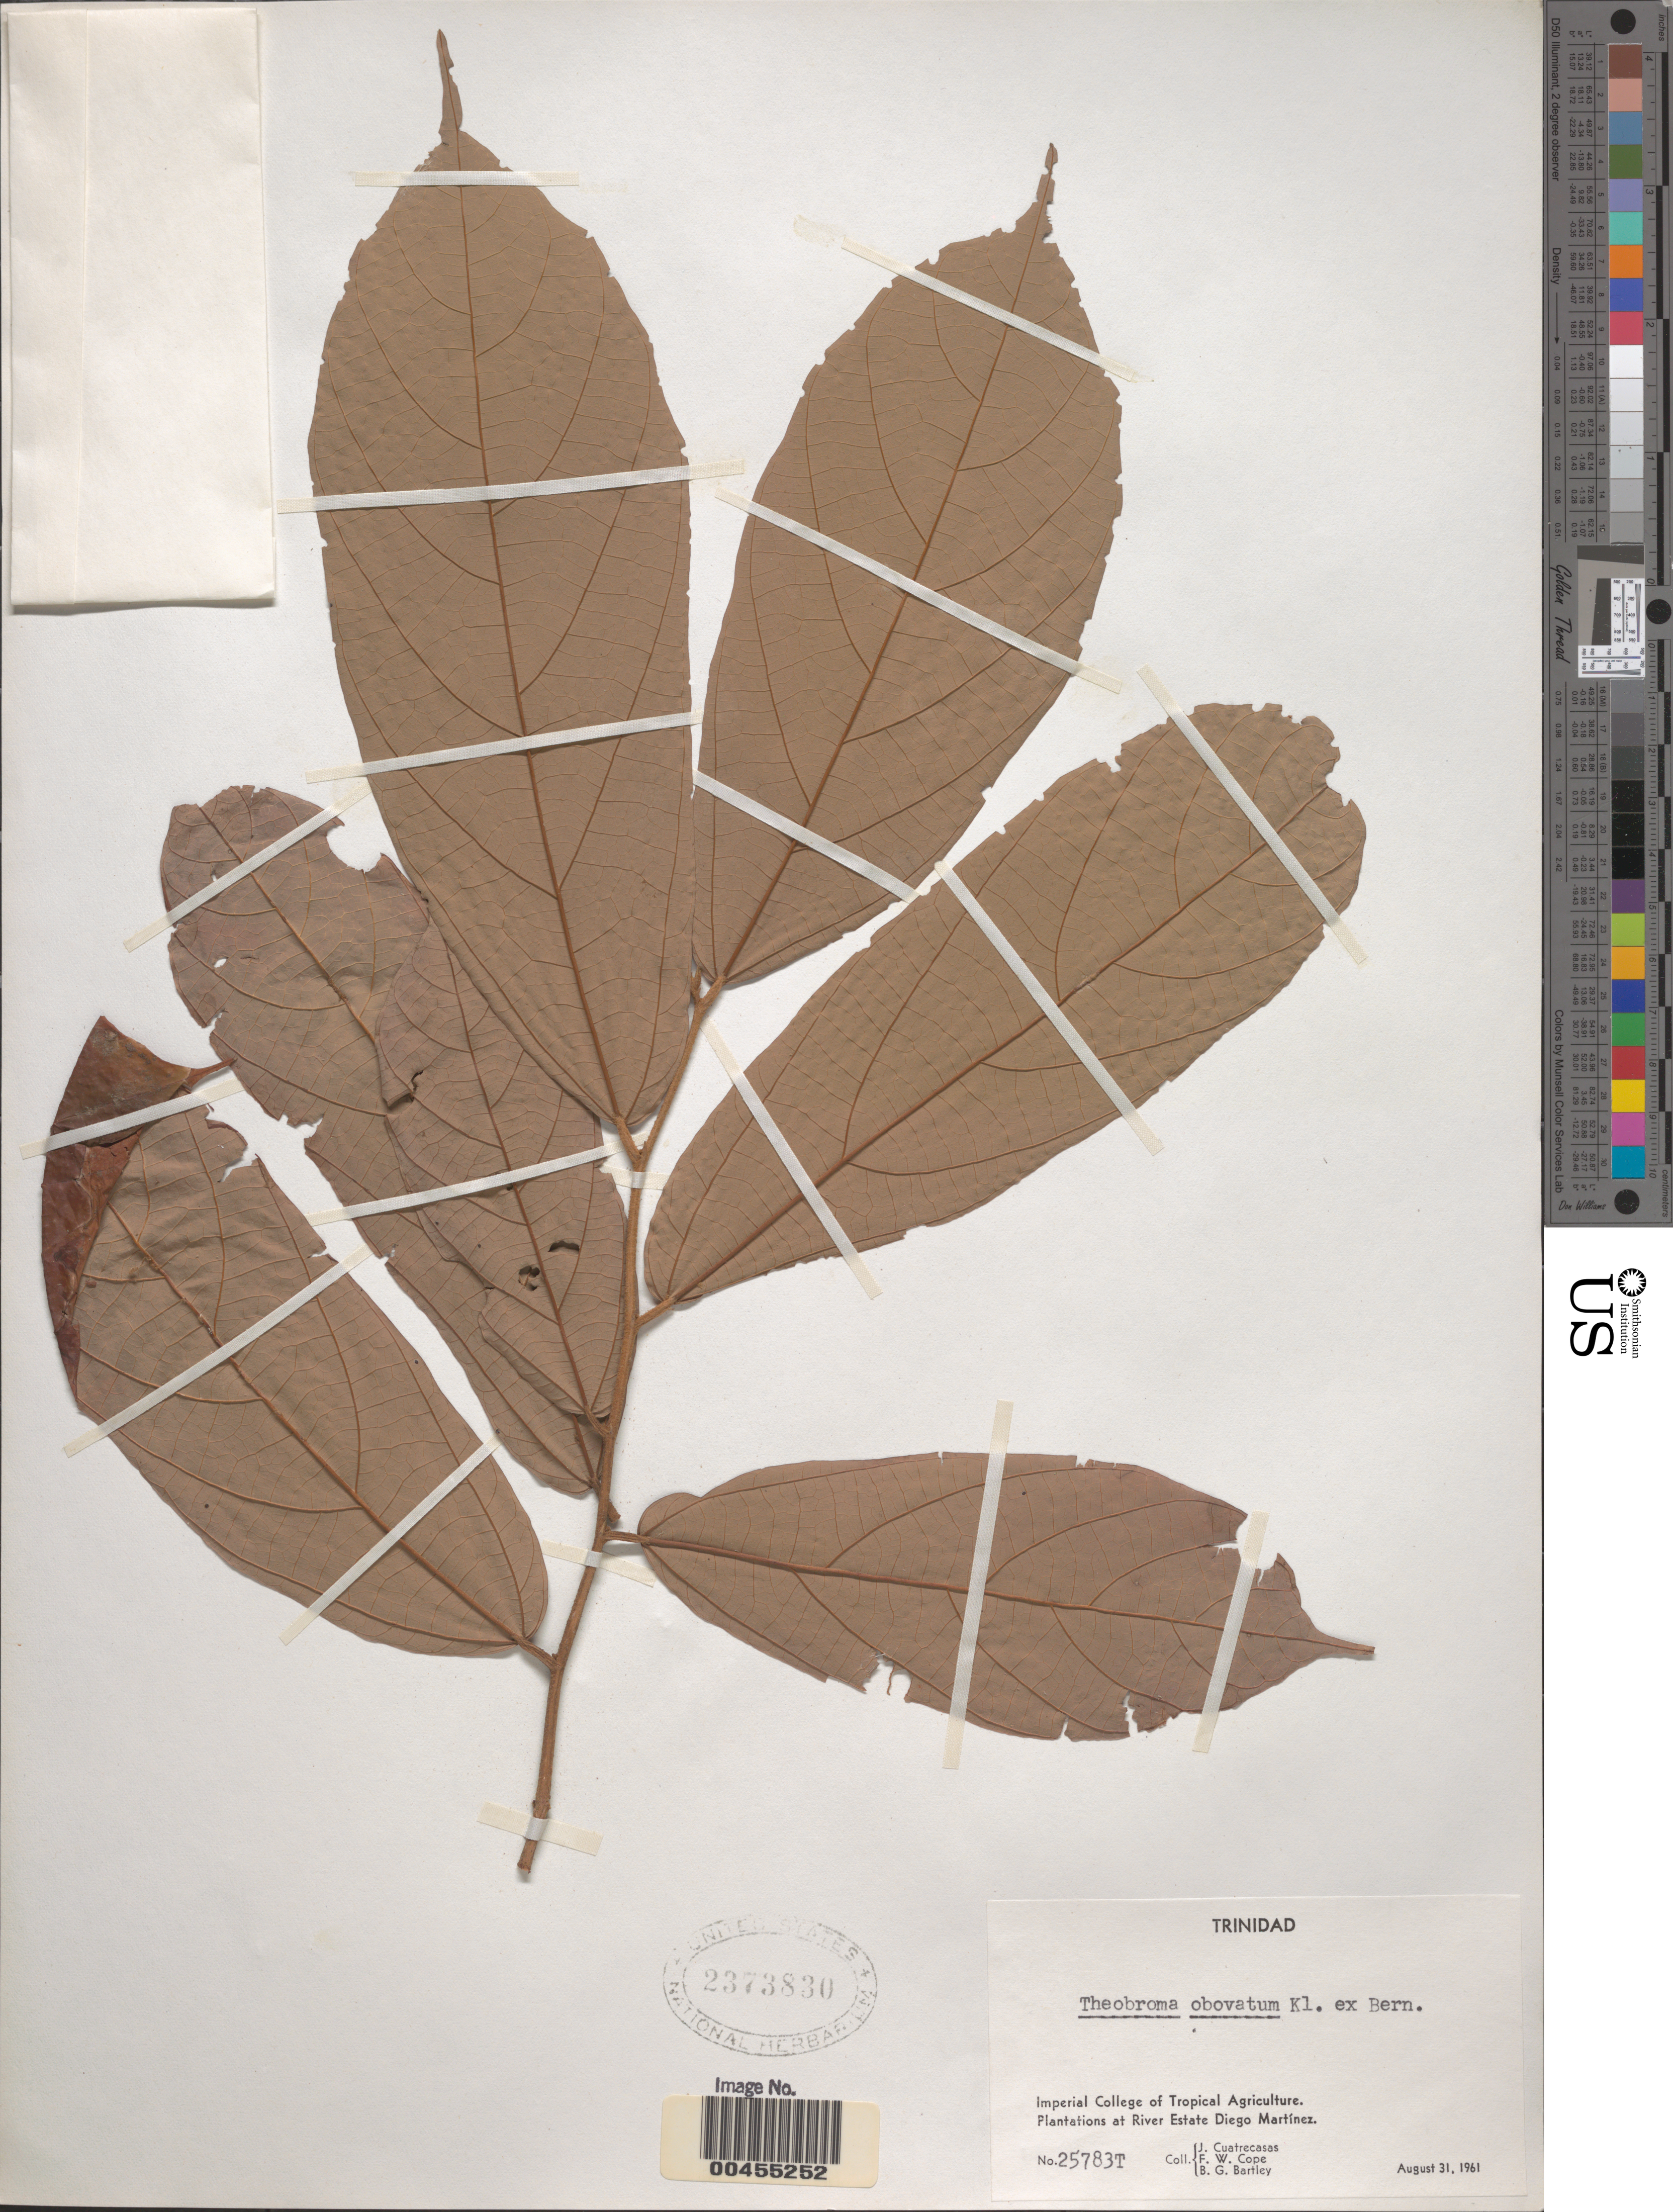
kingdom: Plantae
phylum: Tracheophyta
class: Magnoliopsida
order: Malvales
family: Malvaceae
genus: Theobroma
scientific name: Theobroma obovatum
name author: Klotzsch ex Bernoulli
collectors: J. Cuatrecasas, F. Cope & B. Bartley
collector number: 25783T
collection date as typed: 31 Aug 1961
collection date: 1961-08-31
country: Trinidad and Tobago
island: Trinidad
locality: Imperial College of Tropical Agriculture. Plantations at River Estate Diego Martínez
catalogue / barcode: US 2373830